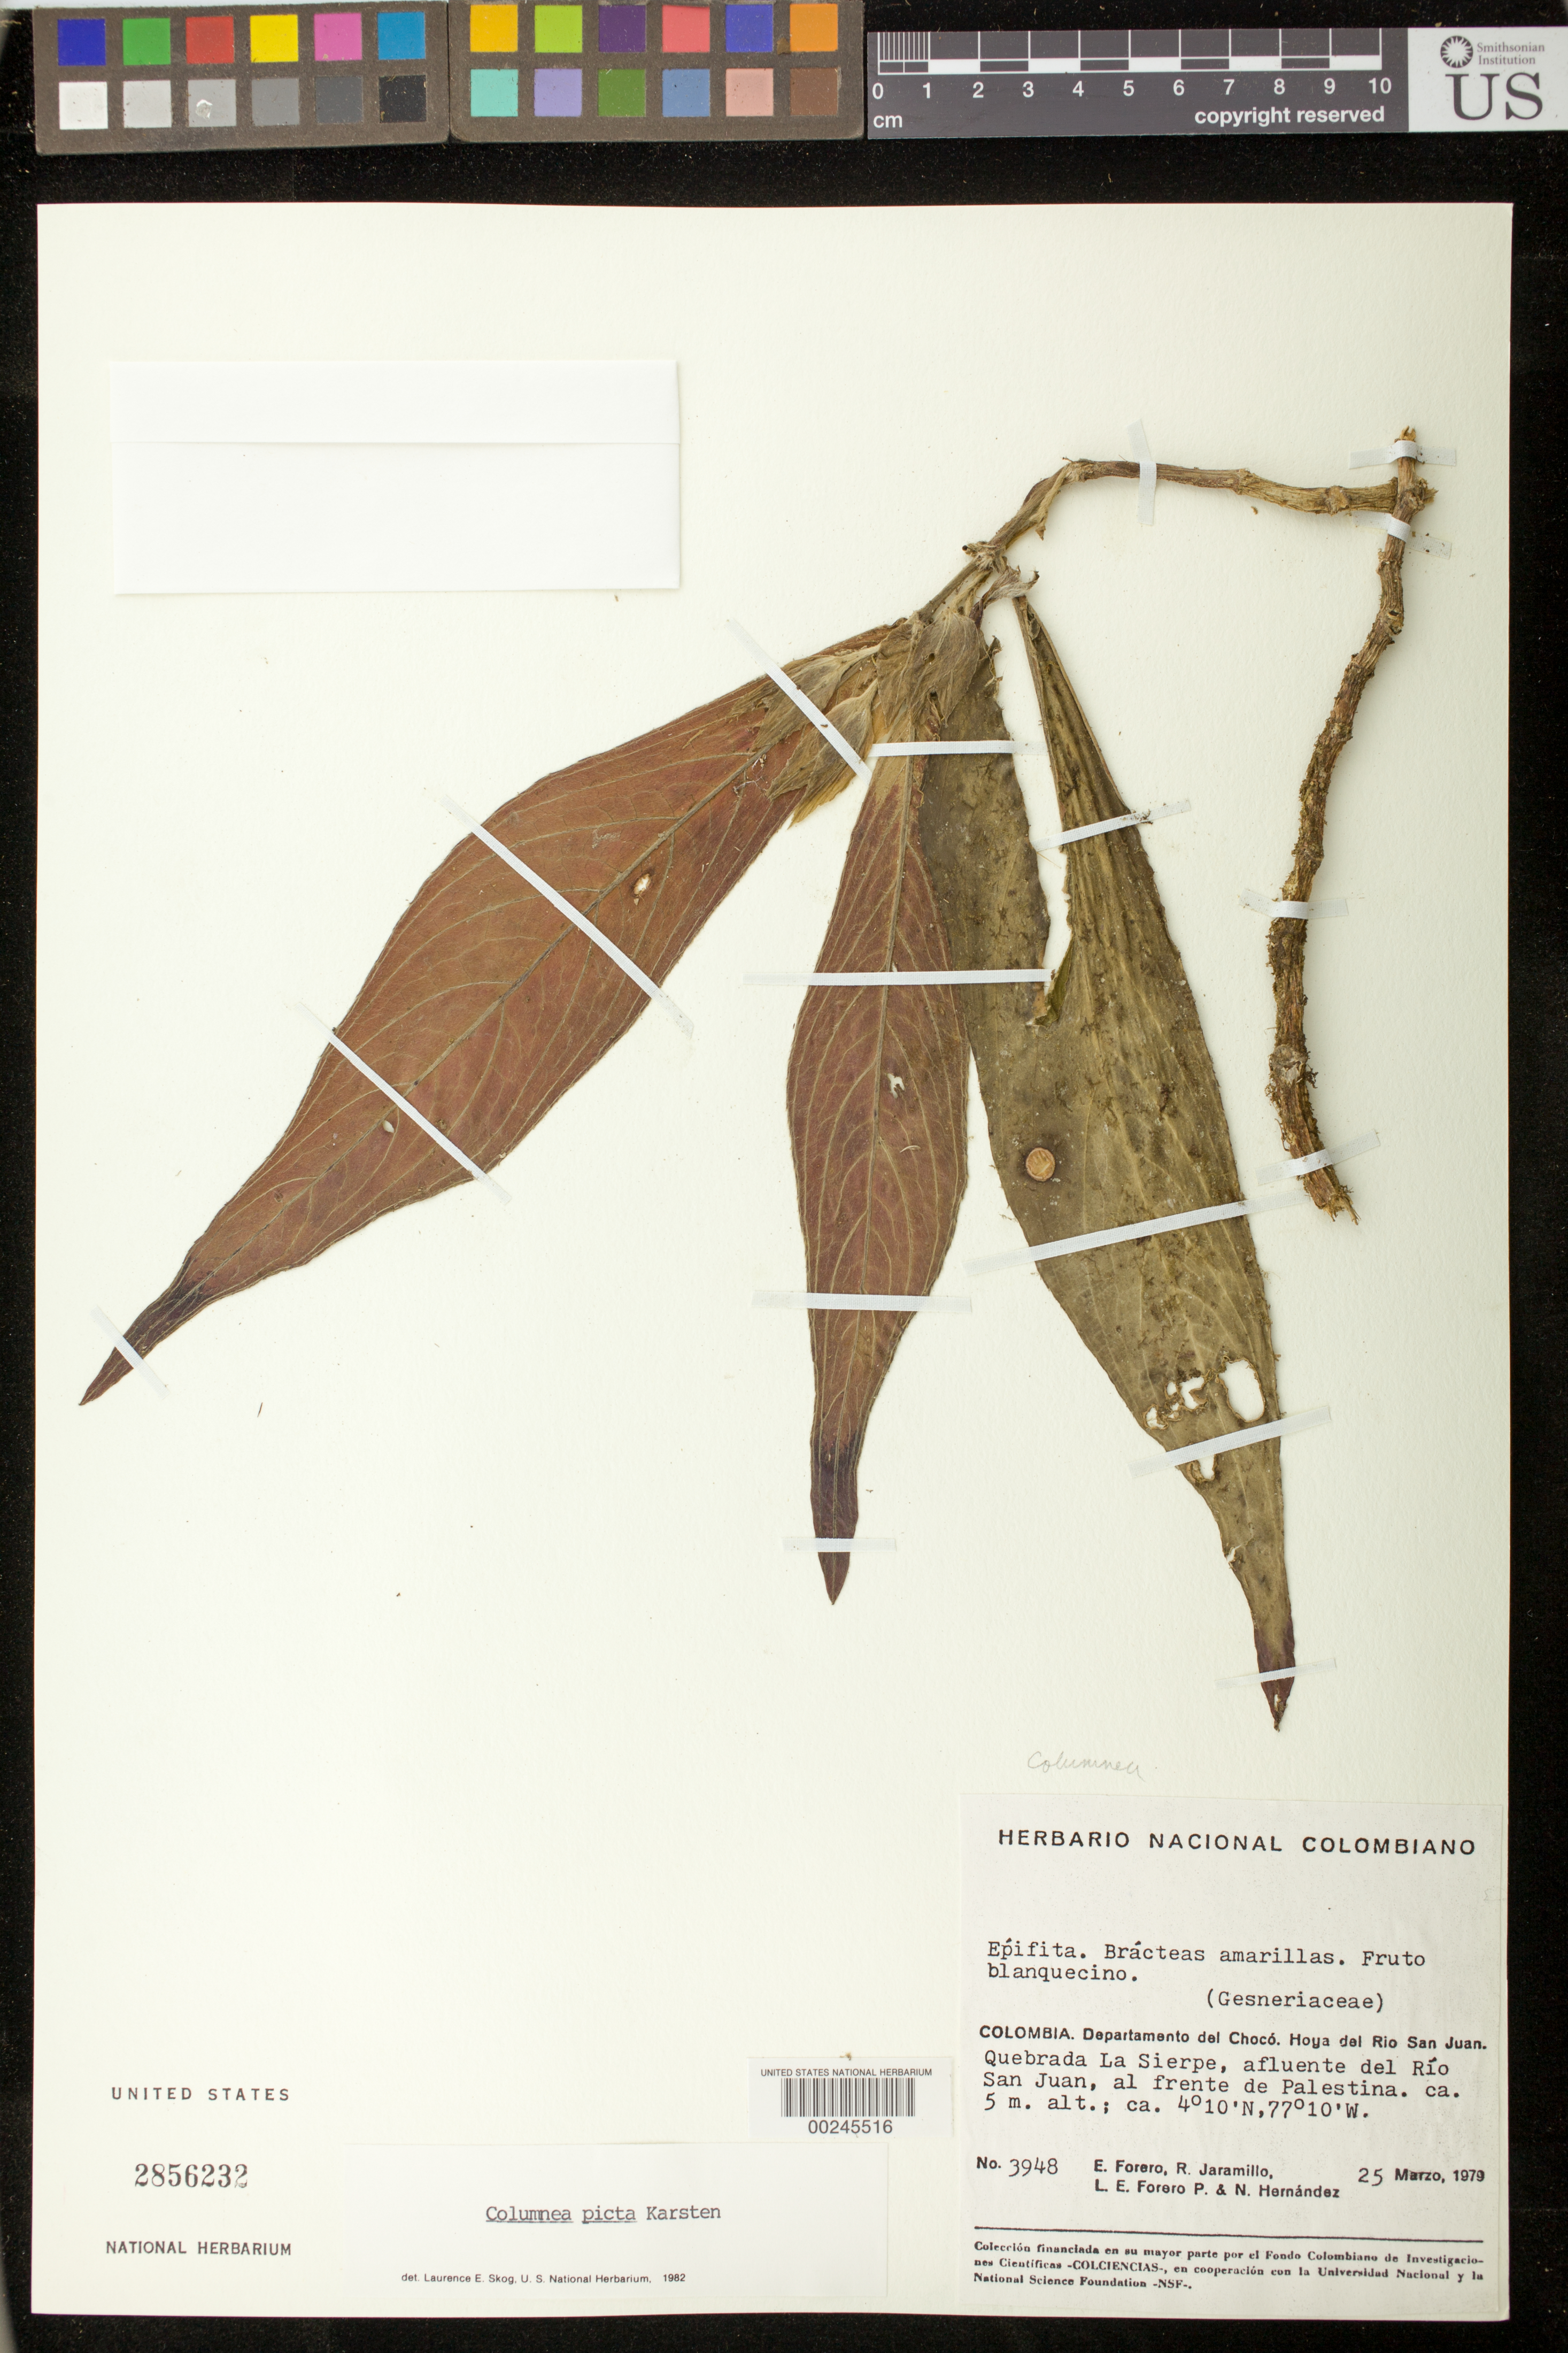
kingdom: Plantae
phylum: Tracheophyta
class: Magnoliopsida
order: Lamiales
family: Gesneriaceae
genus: Columnea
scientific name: Columnea karsteniana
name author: Singh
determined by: Skog, Laurence E.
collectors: E. Forero, R. Jaramillo M., L. E. Forero & N. Hernandez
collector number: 3948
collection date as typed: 25 Mar 1979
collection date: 1979-03-25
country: Colombia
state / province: Chocó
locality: Valley of Rio San Juan, Quebrada la Sierpe, tributary of Rio San Juan, opposite Palestina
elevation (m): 5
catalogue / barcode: US 2856232